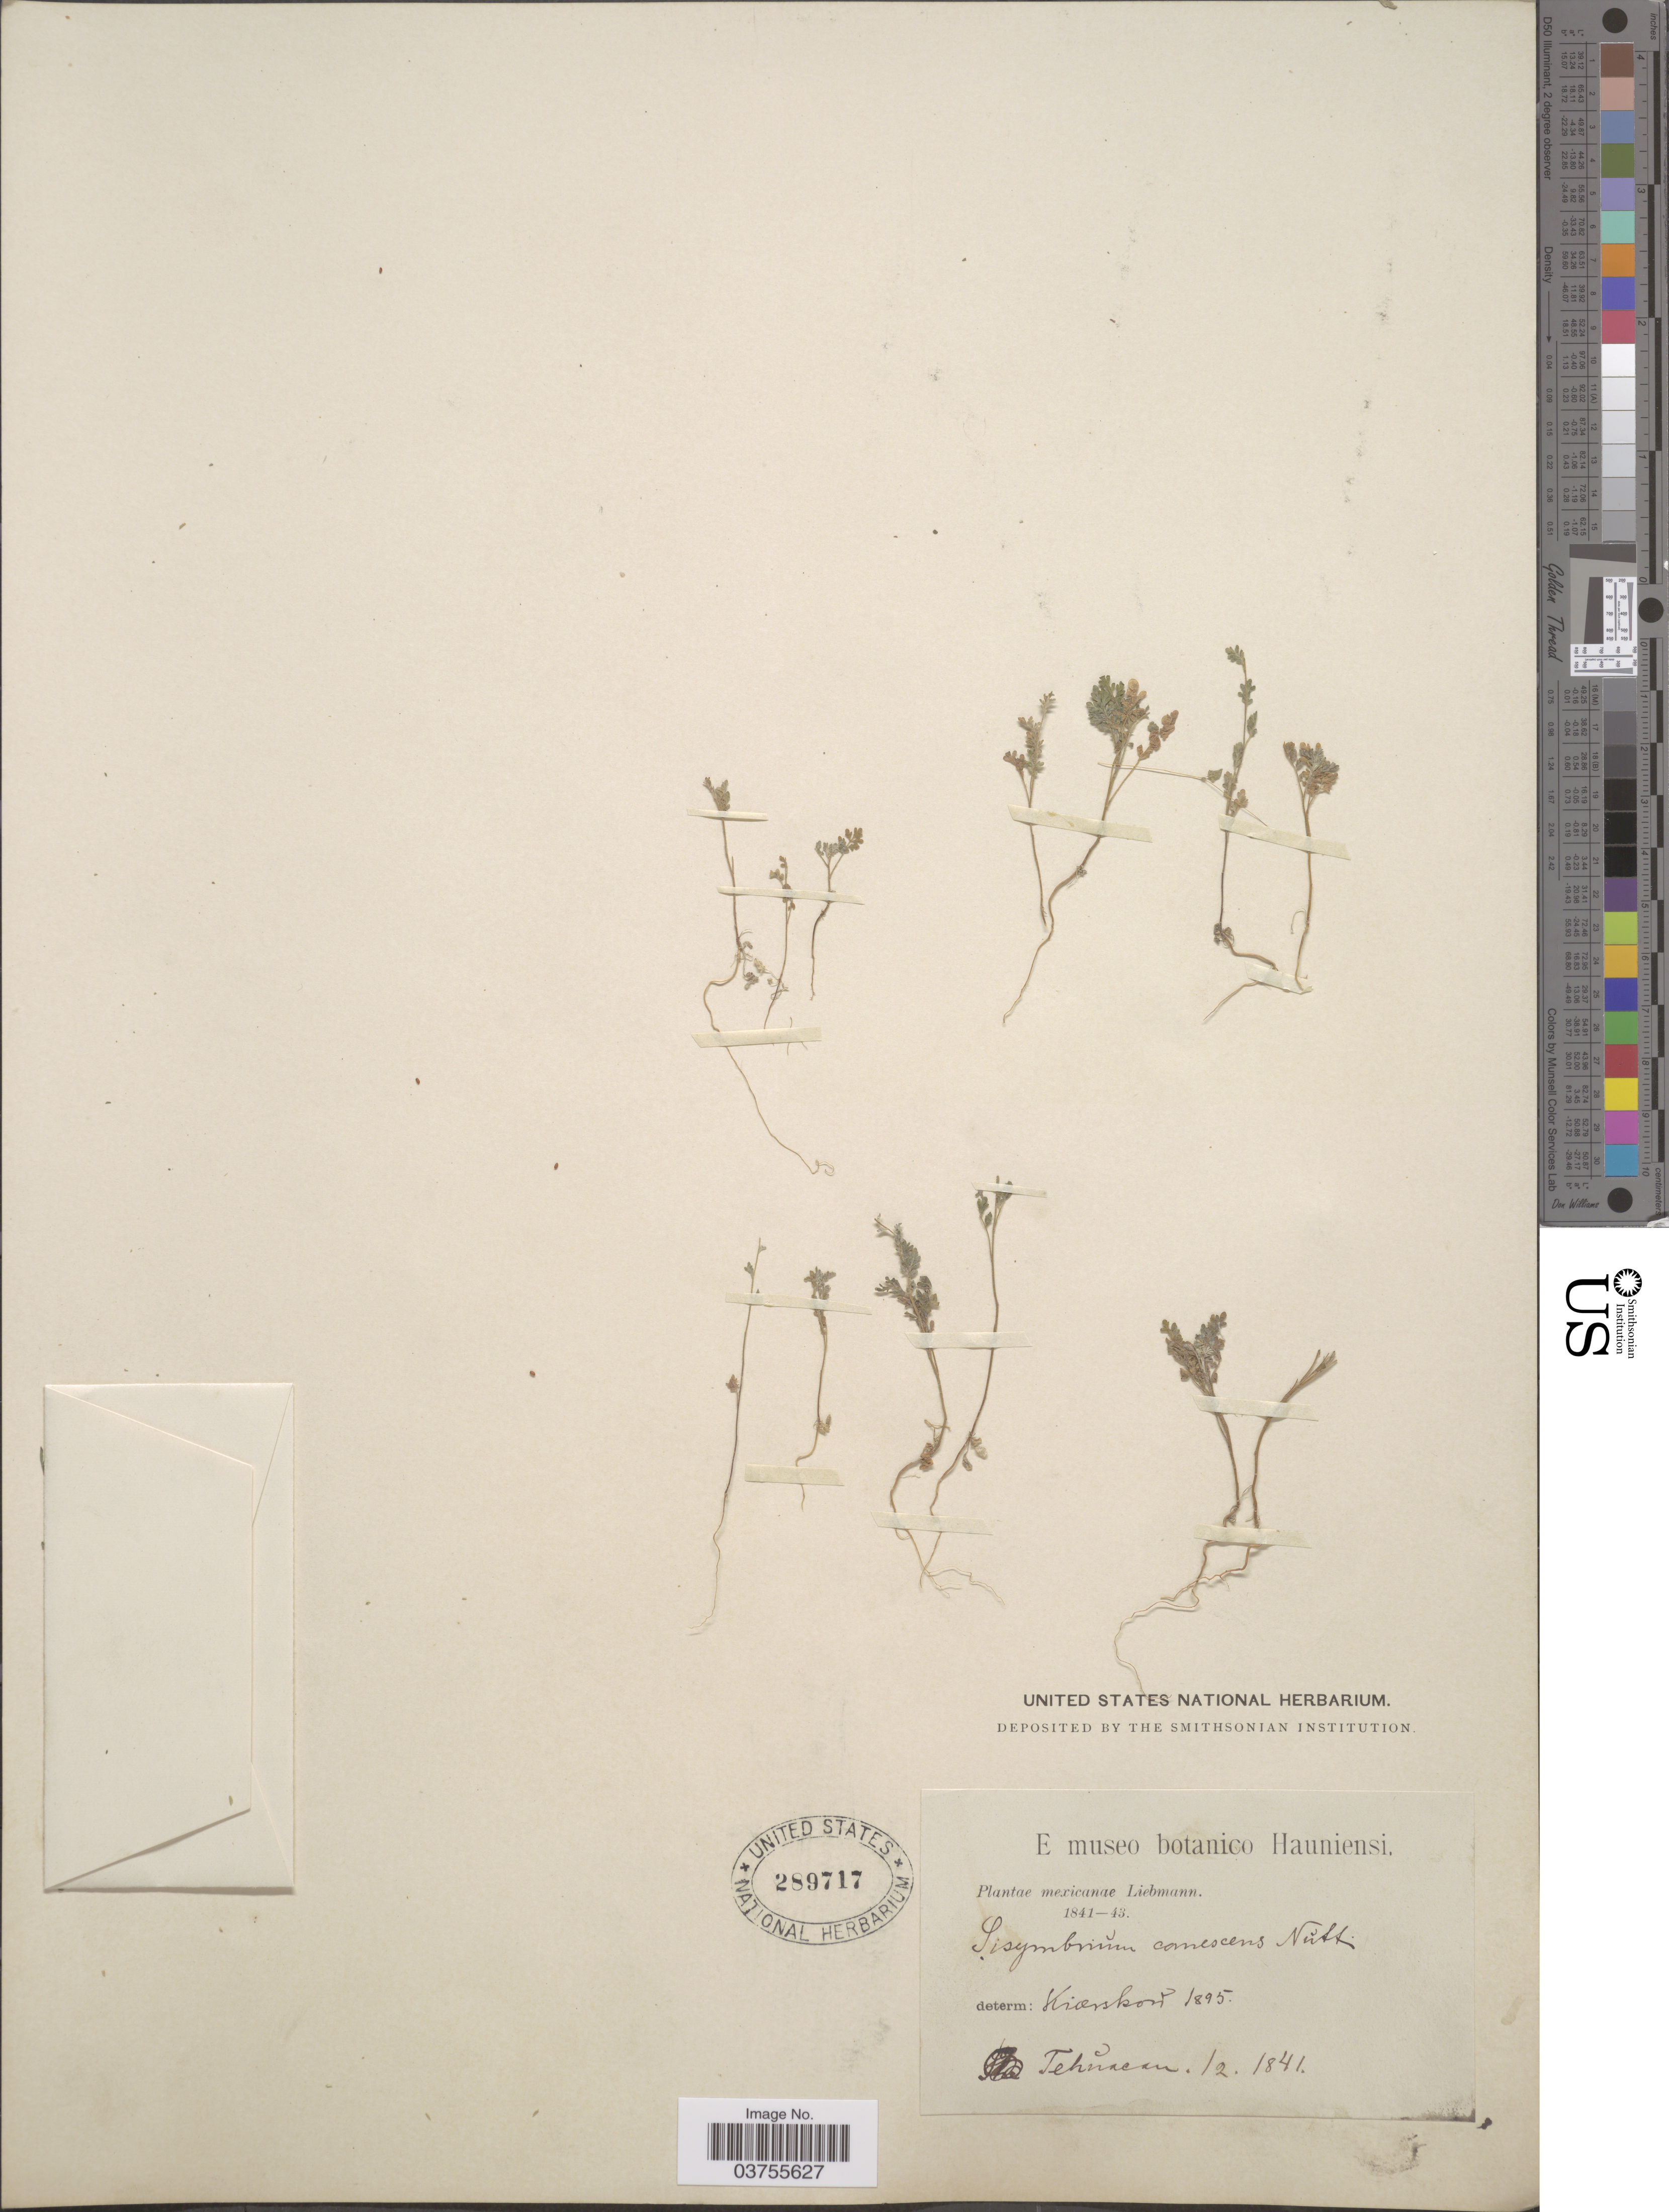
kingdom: Plantae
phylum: Tracheophyta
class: Magnoliopsida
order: Brassicales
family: Brassicaceae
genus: Descurainia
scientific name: Descurainia sp.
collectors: Liebmann, --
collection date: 1841-12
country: Mexico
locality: Tehuacan.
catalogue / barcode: US 289717